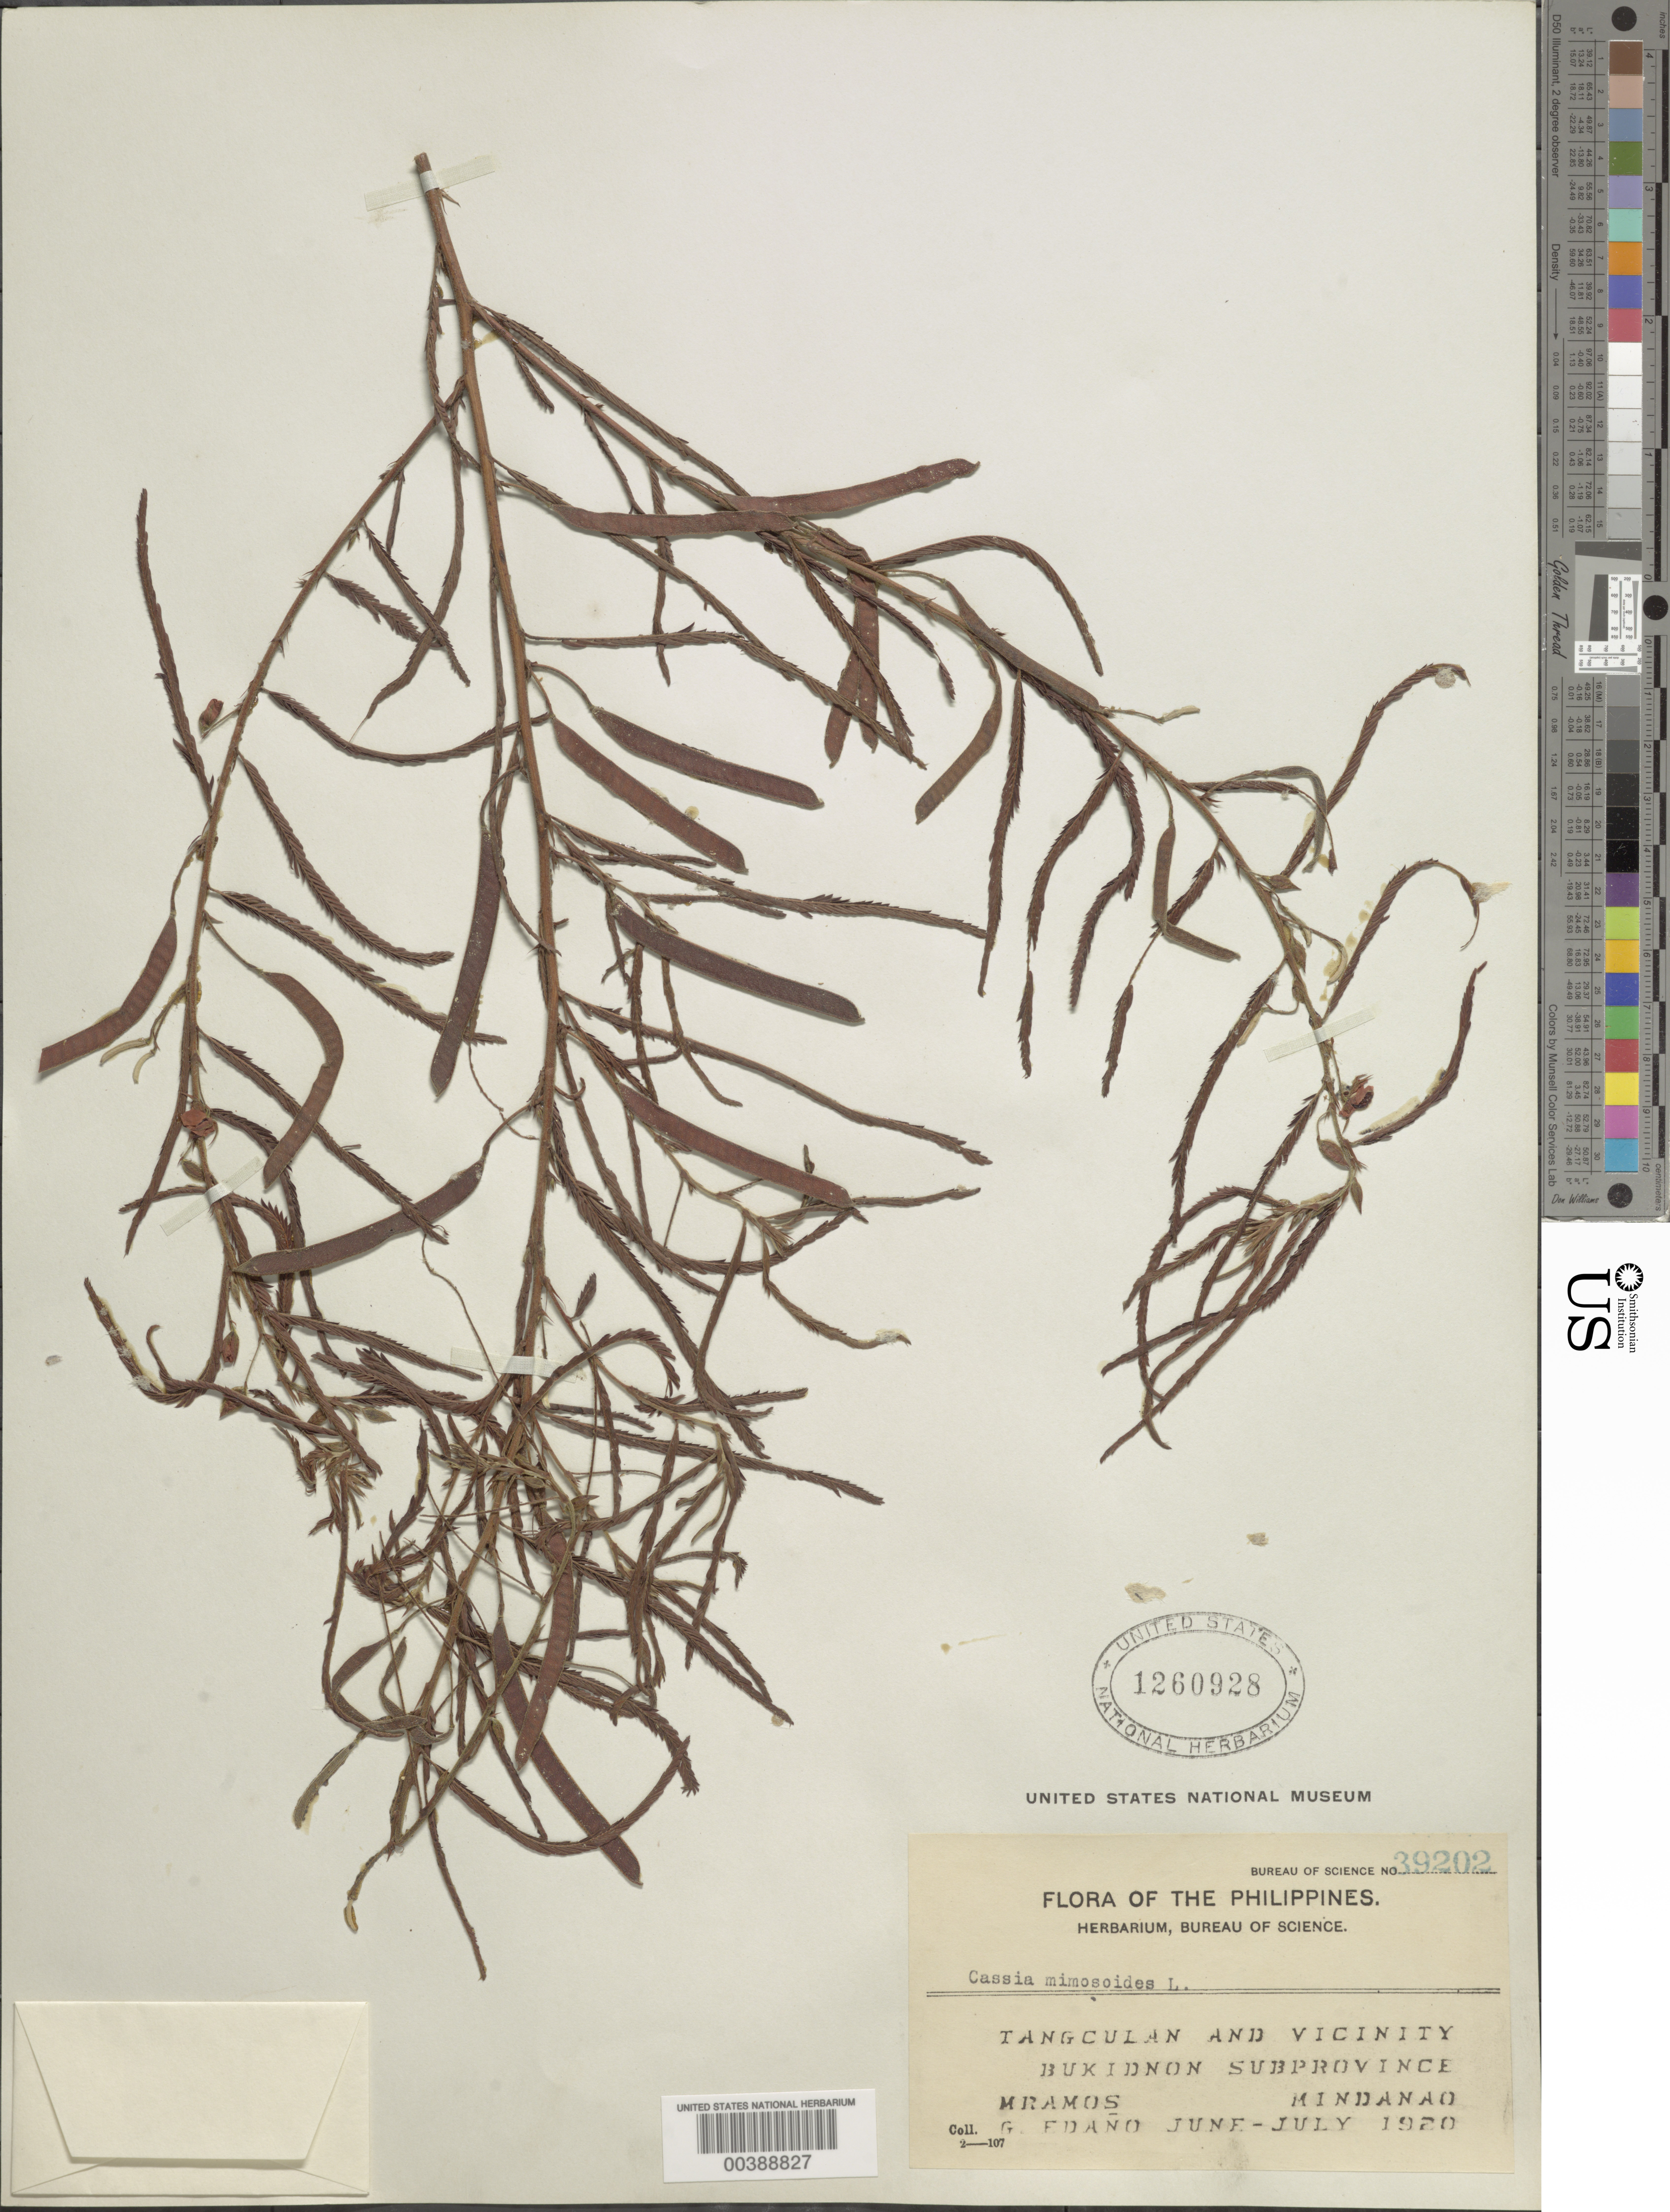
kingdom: Plantae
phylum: Tracheophyta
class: Magnoliopsida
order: Fabales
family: Fabaceae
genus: Chamaecrista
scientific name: Chamaecrista mimosoides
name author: (L.) Greene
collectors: M. Ramos & G. E. Edaño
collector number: Bureau Of Science No. 39202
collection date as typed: Jun 1920 and -- Jul 1920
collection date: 1920-06/1920-07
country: Philippines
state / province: Northern Mindanao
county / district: Bukidnon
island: Mindanao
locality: Tangculan and vicinity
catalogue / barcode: US 1260928